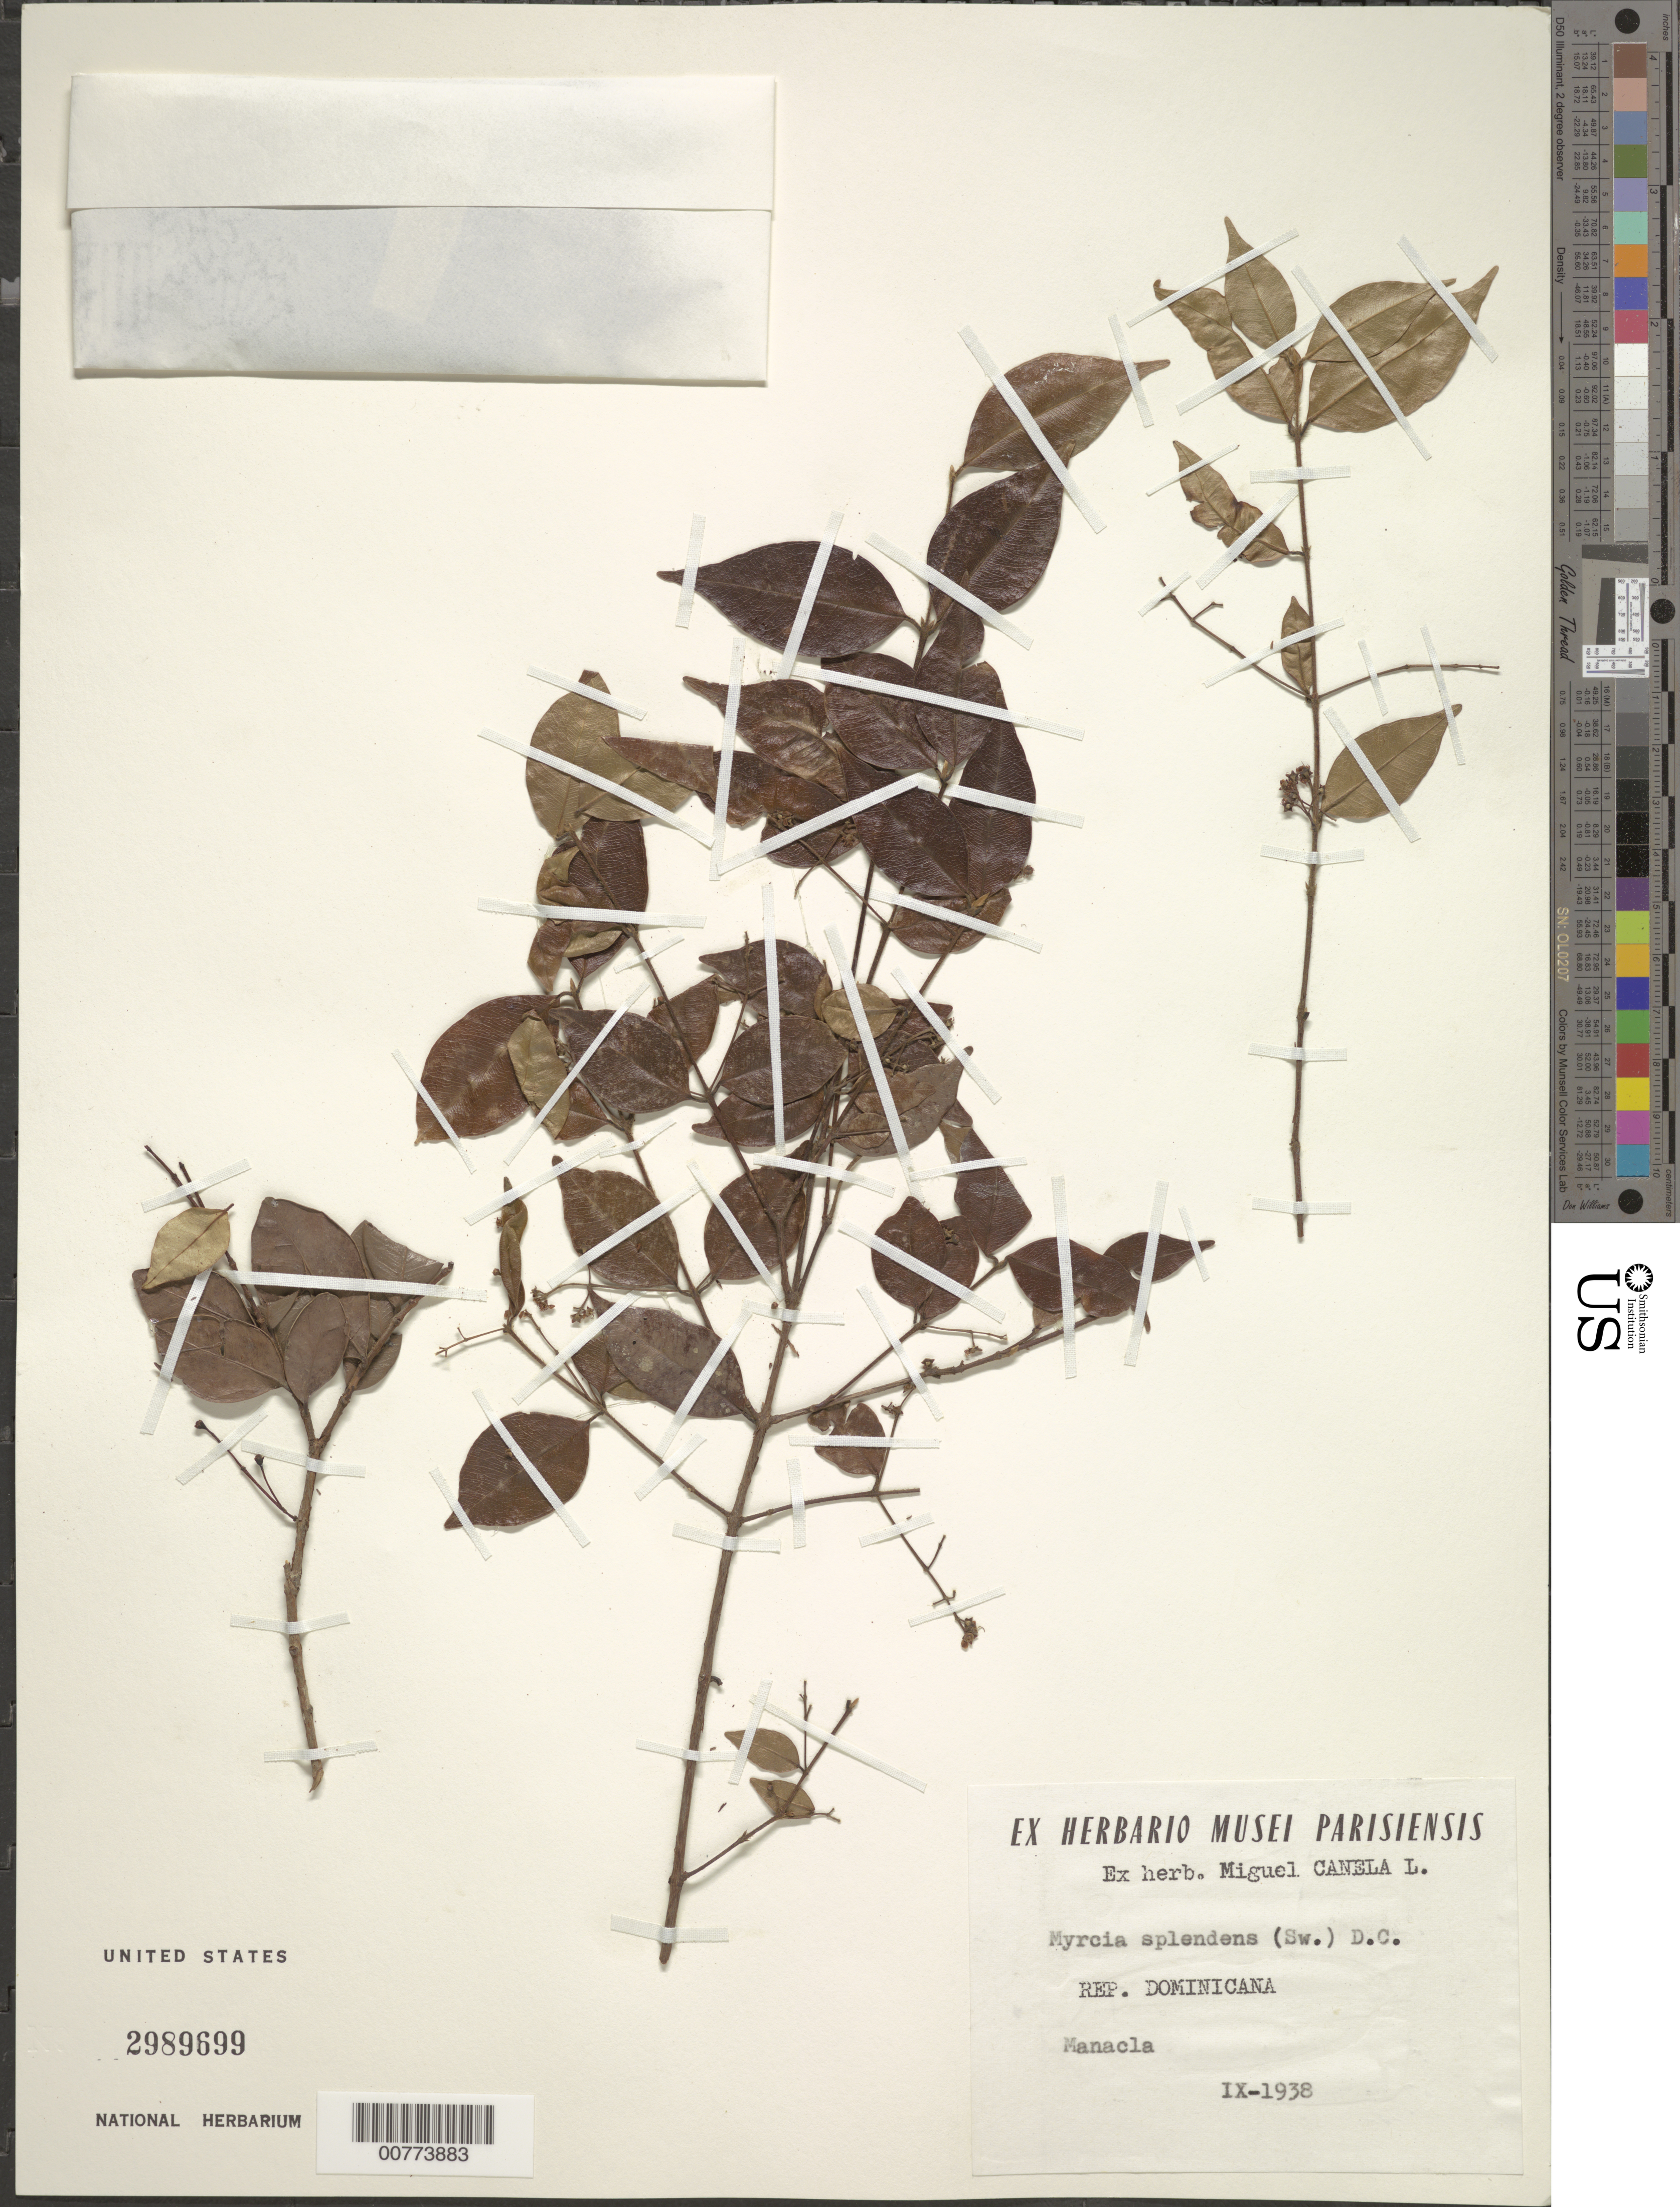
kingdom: Plantae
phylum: Tracheophyta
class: Magnoliopsida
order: Myrtales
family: Myrtaceae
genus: Myrcia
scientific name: Myrcia splendens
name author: (Sw.) DC.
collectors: M. Canela Lazaro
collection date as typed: Sep 1938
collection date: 1938-09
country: Dominican Republic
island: Hispaniola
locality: Manacla.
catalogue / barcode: US 2989699